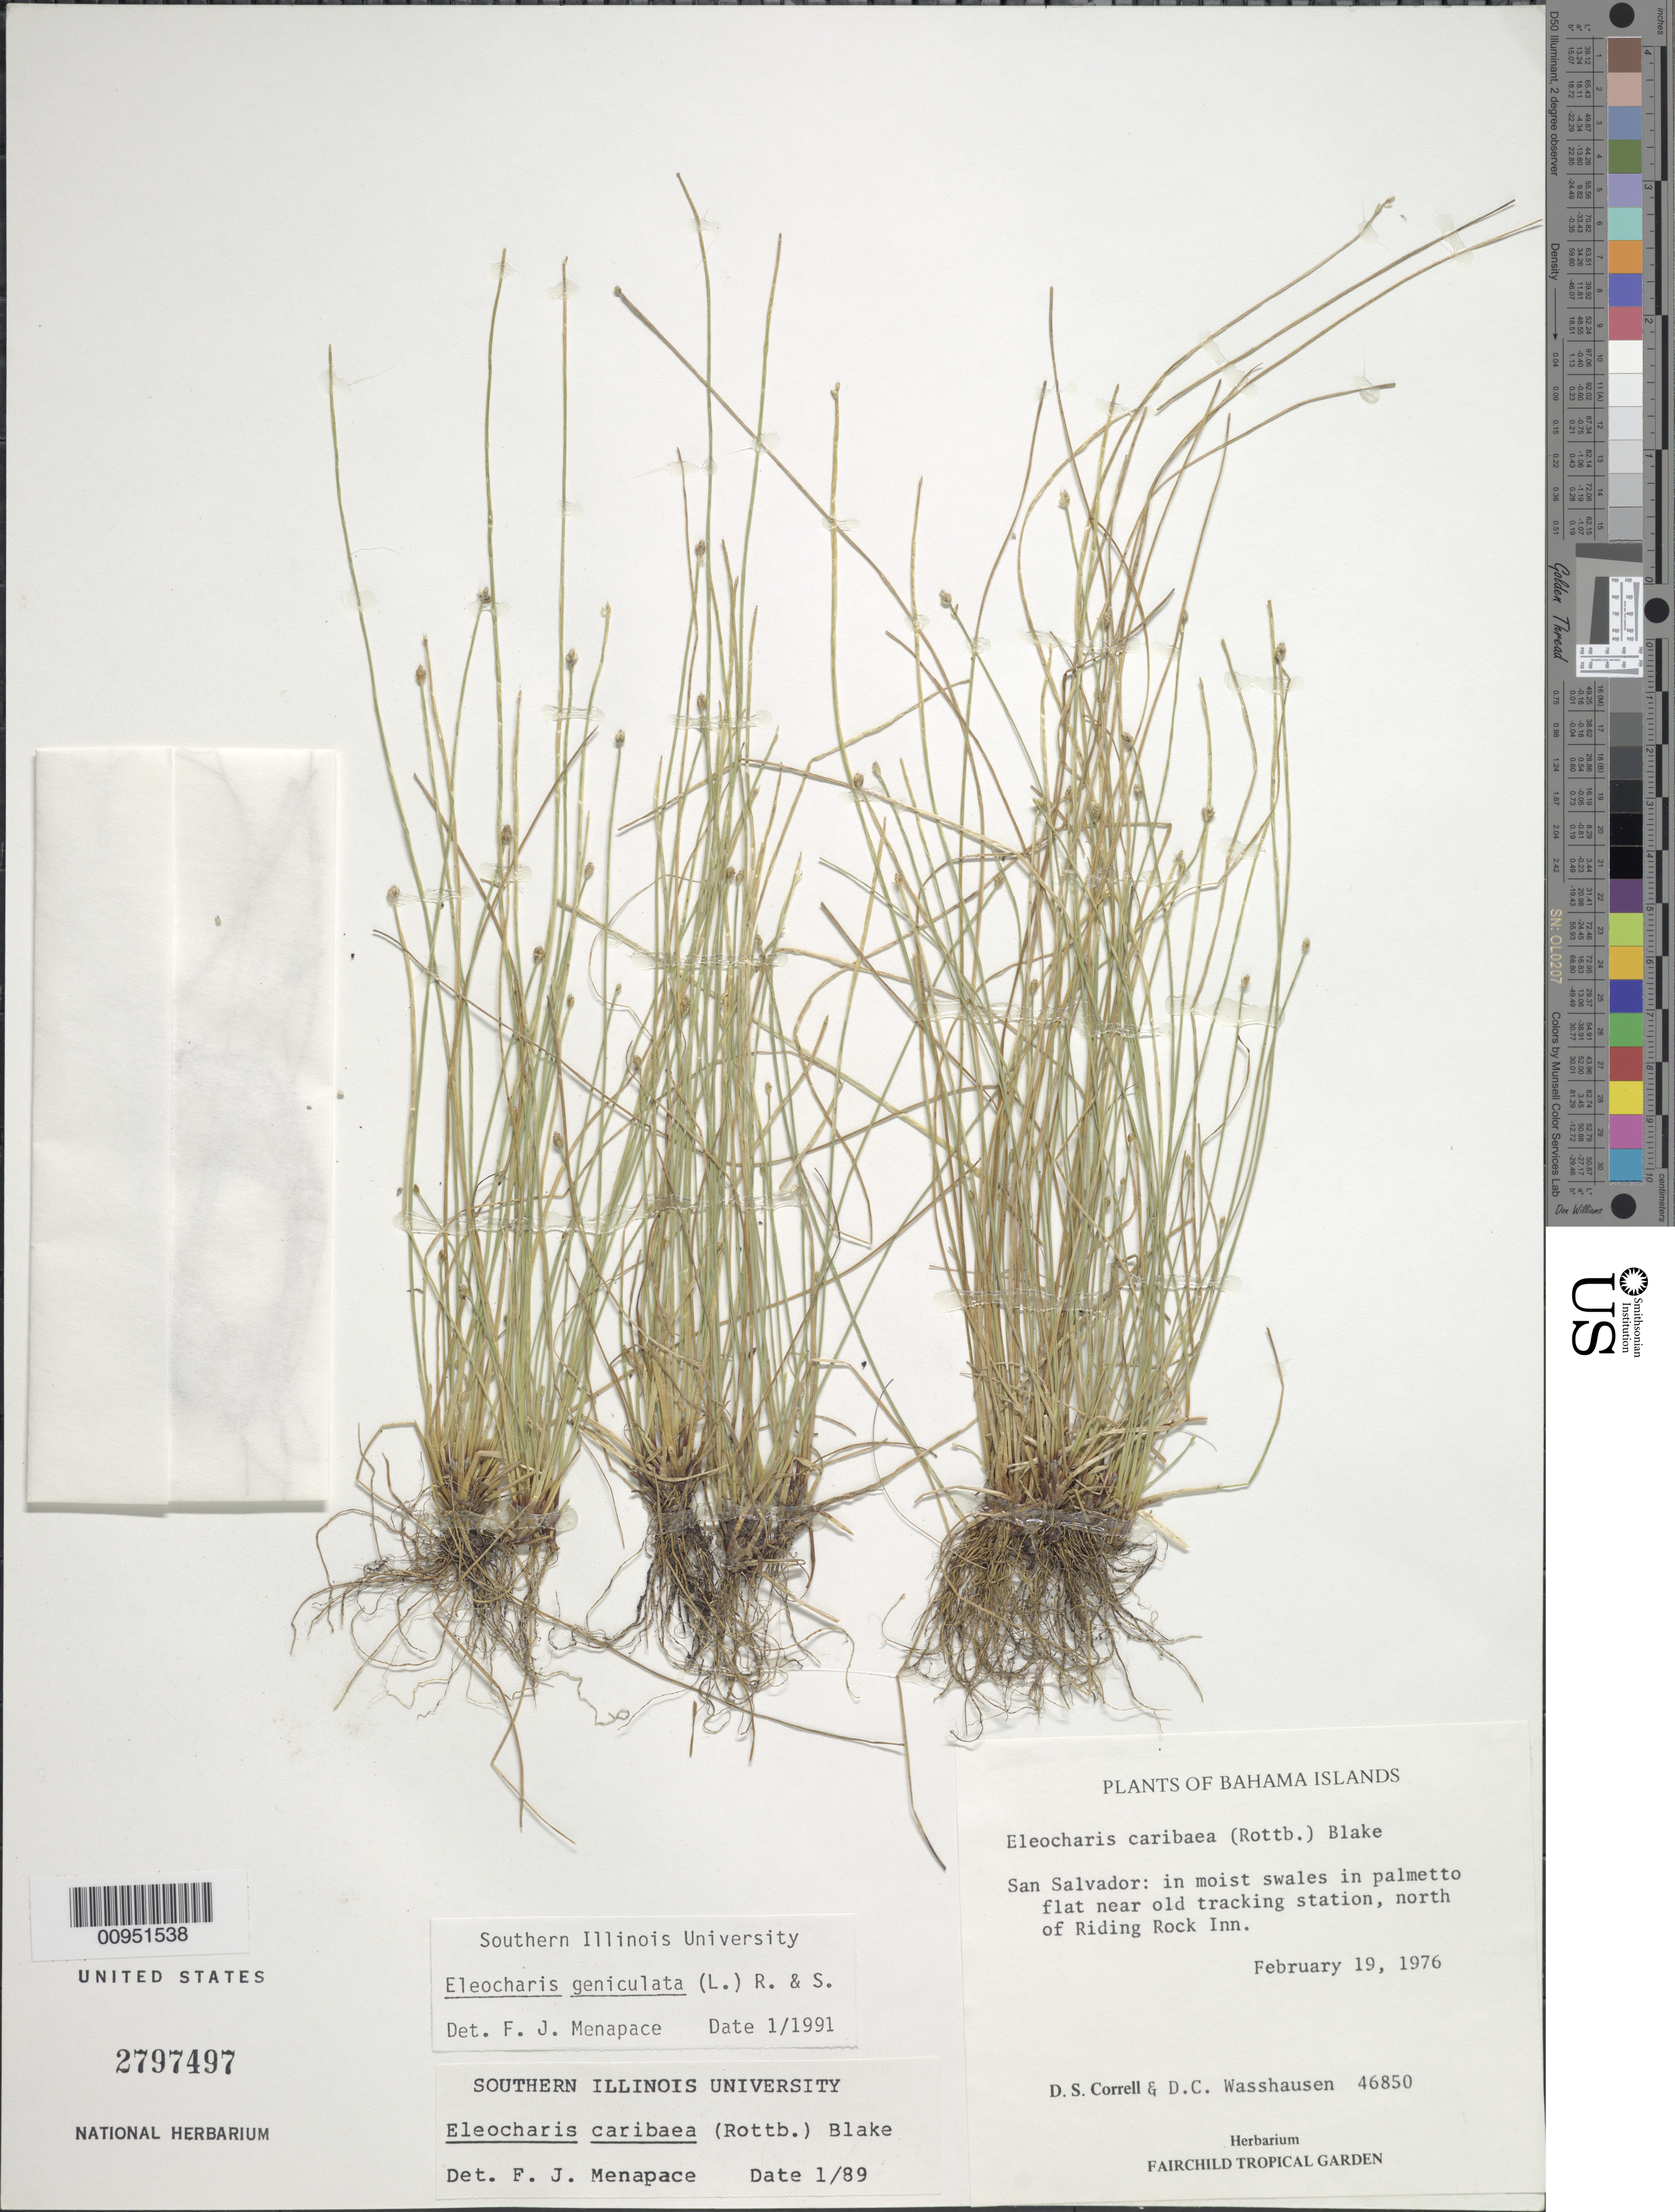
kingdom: Plantae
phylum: Tracheophyta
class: Liliopsida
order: Poales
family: Cyperaceae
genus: Eleocharis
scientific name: Eleocharis geniculata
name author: (L.) Roem. & Schult.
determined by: Menapace, F. J.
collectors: D. S. Correll & D. C. Wasshausen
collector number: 46850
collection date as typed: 19 Feb 1976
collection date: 1976-02-19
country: Bahamas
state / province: San Salvador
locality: Near old tracking station, north of Riding Rock Inn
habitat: In moist swales in palmetto flat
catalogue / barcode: US 2797497